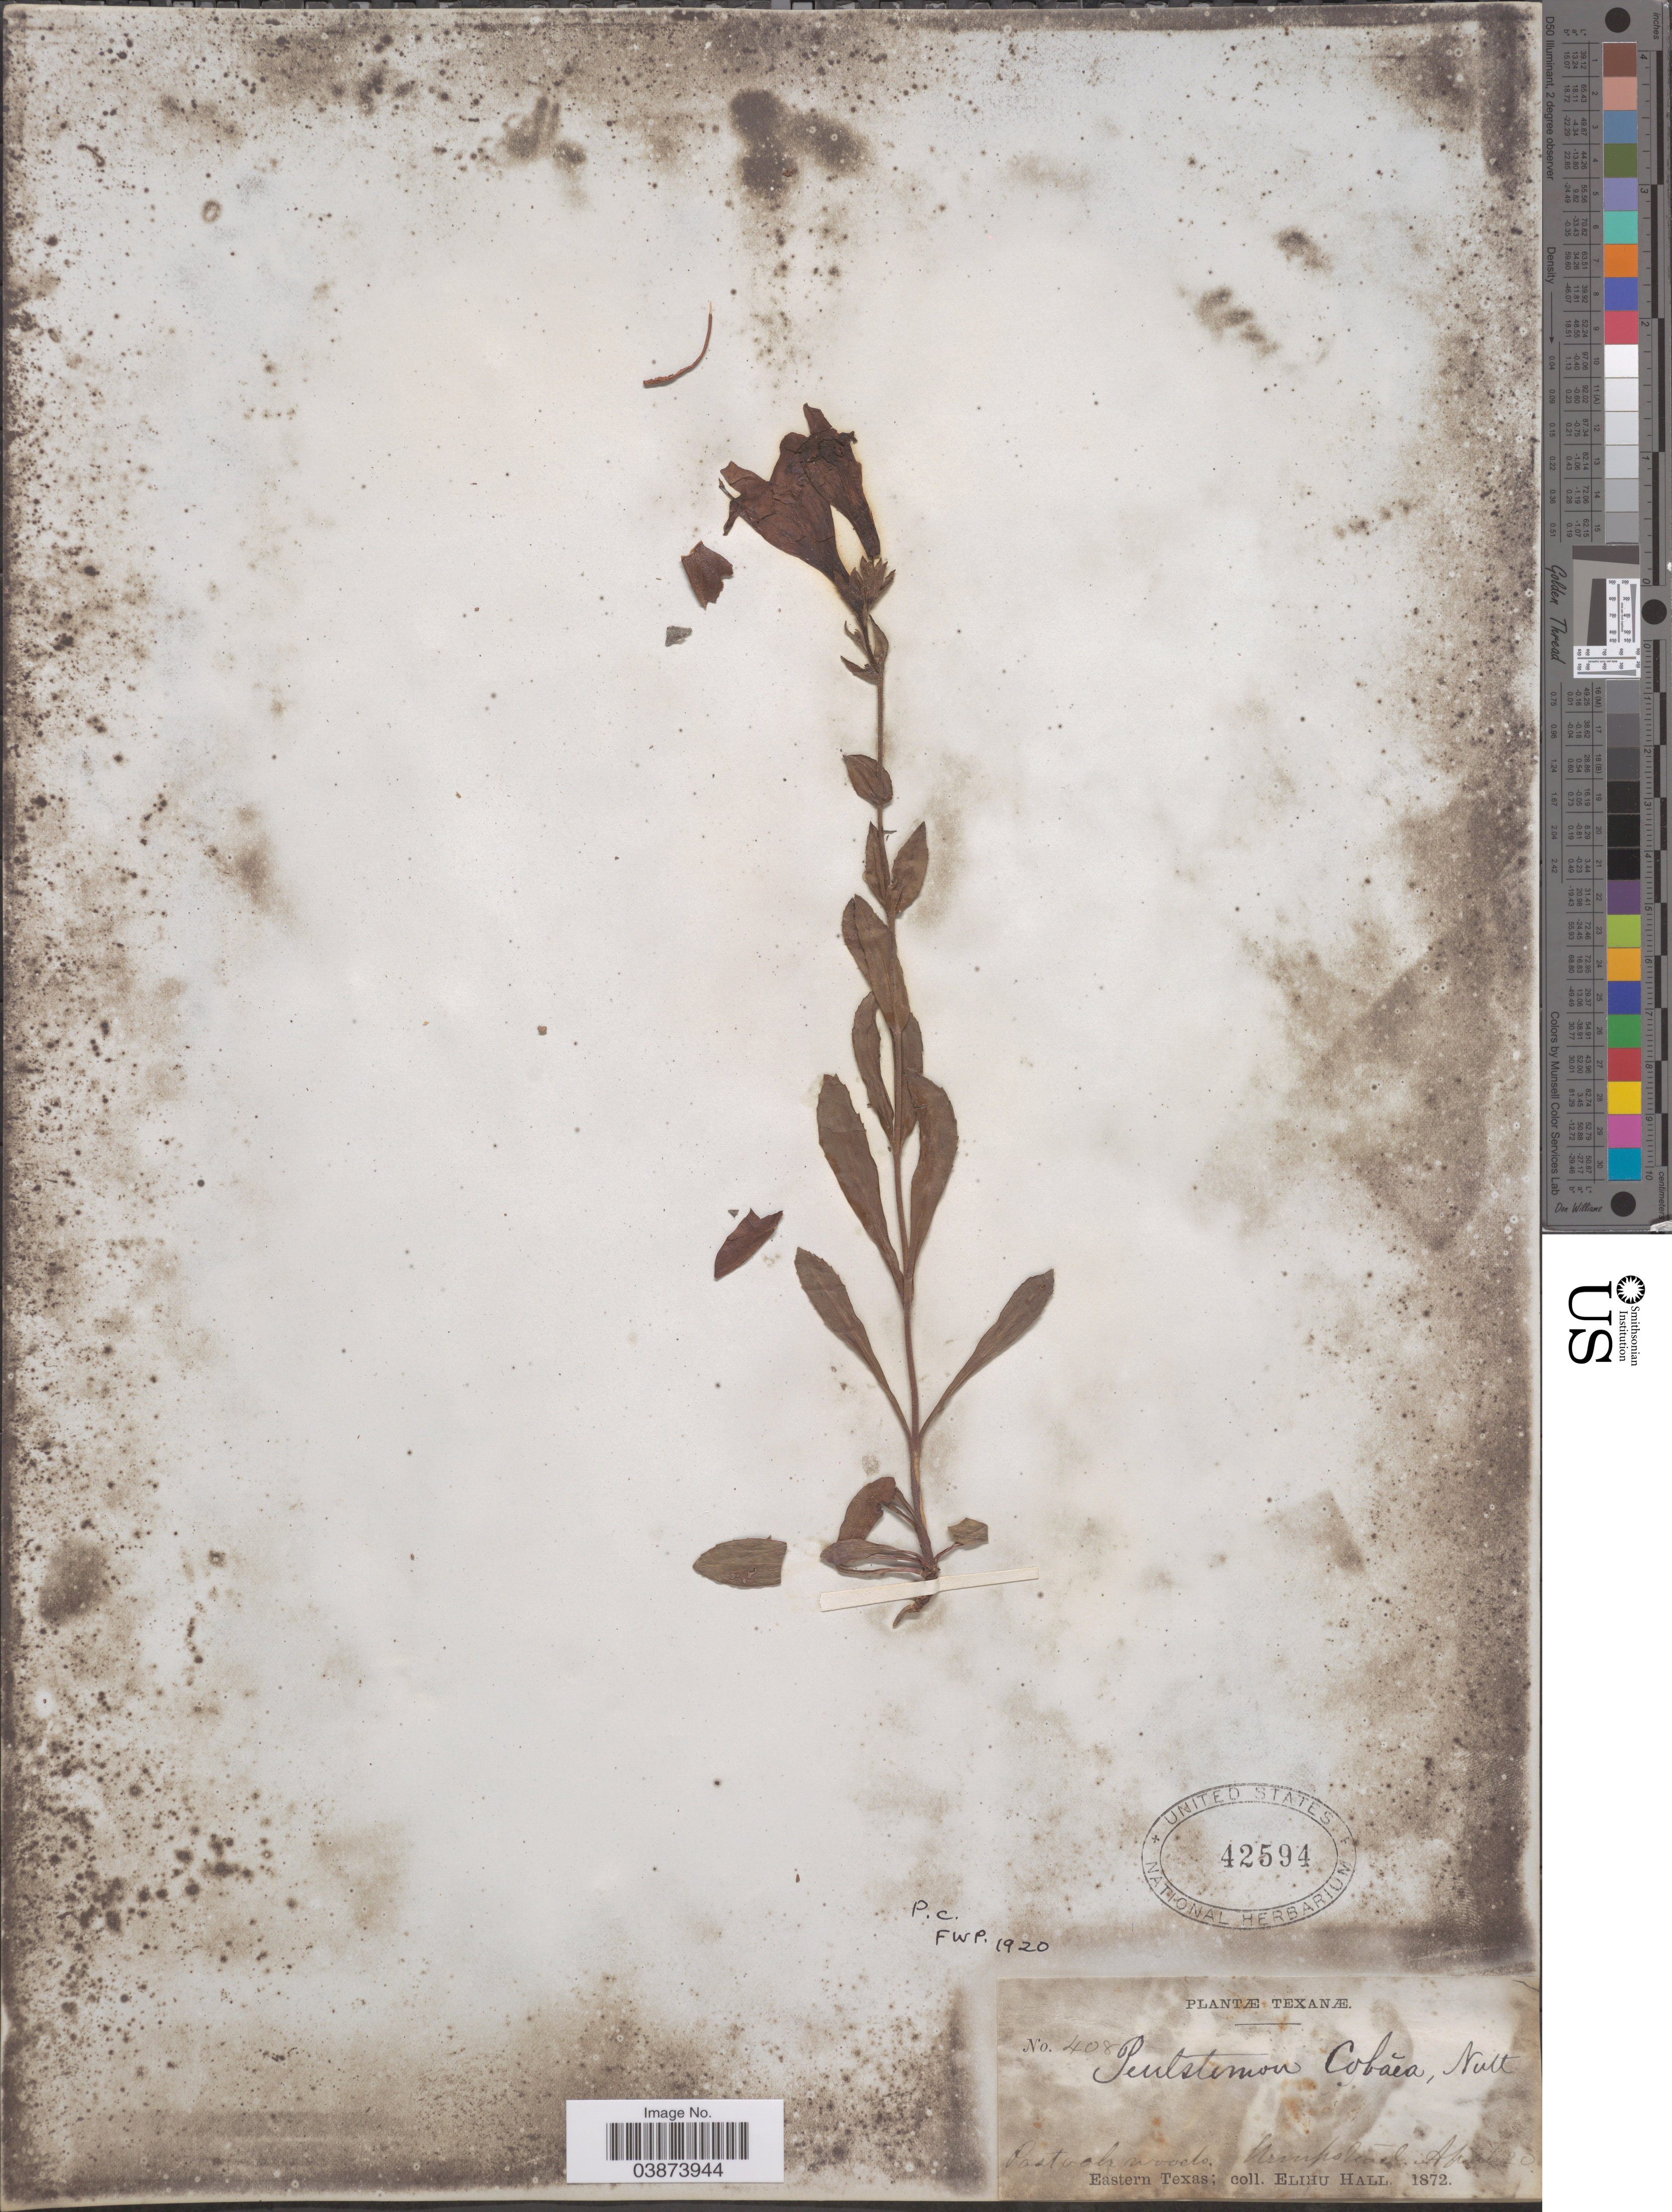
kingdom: Plantae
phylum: Tracheophyta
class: Magnoliopsida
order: Lamiales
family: Plantaginaceae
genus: Penstemon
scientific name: Penstemon cobaea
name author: (Nutt.)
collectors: E. Hall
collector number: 408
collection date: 1872-04-20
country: United States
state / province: Texas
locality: Hempstead. Eastern Texas.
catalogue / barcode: US 42594